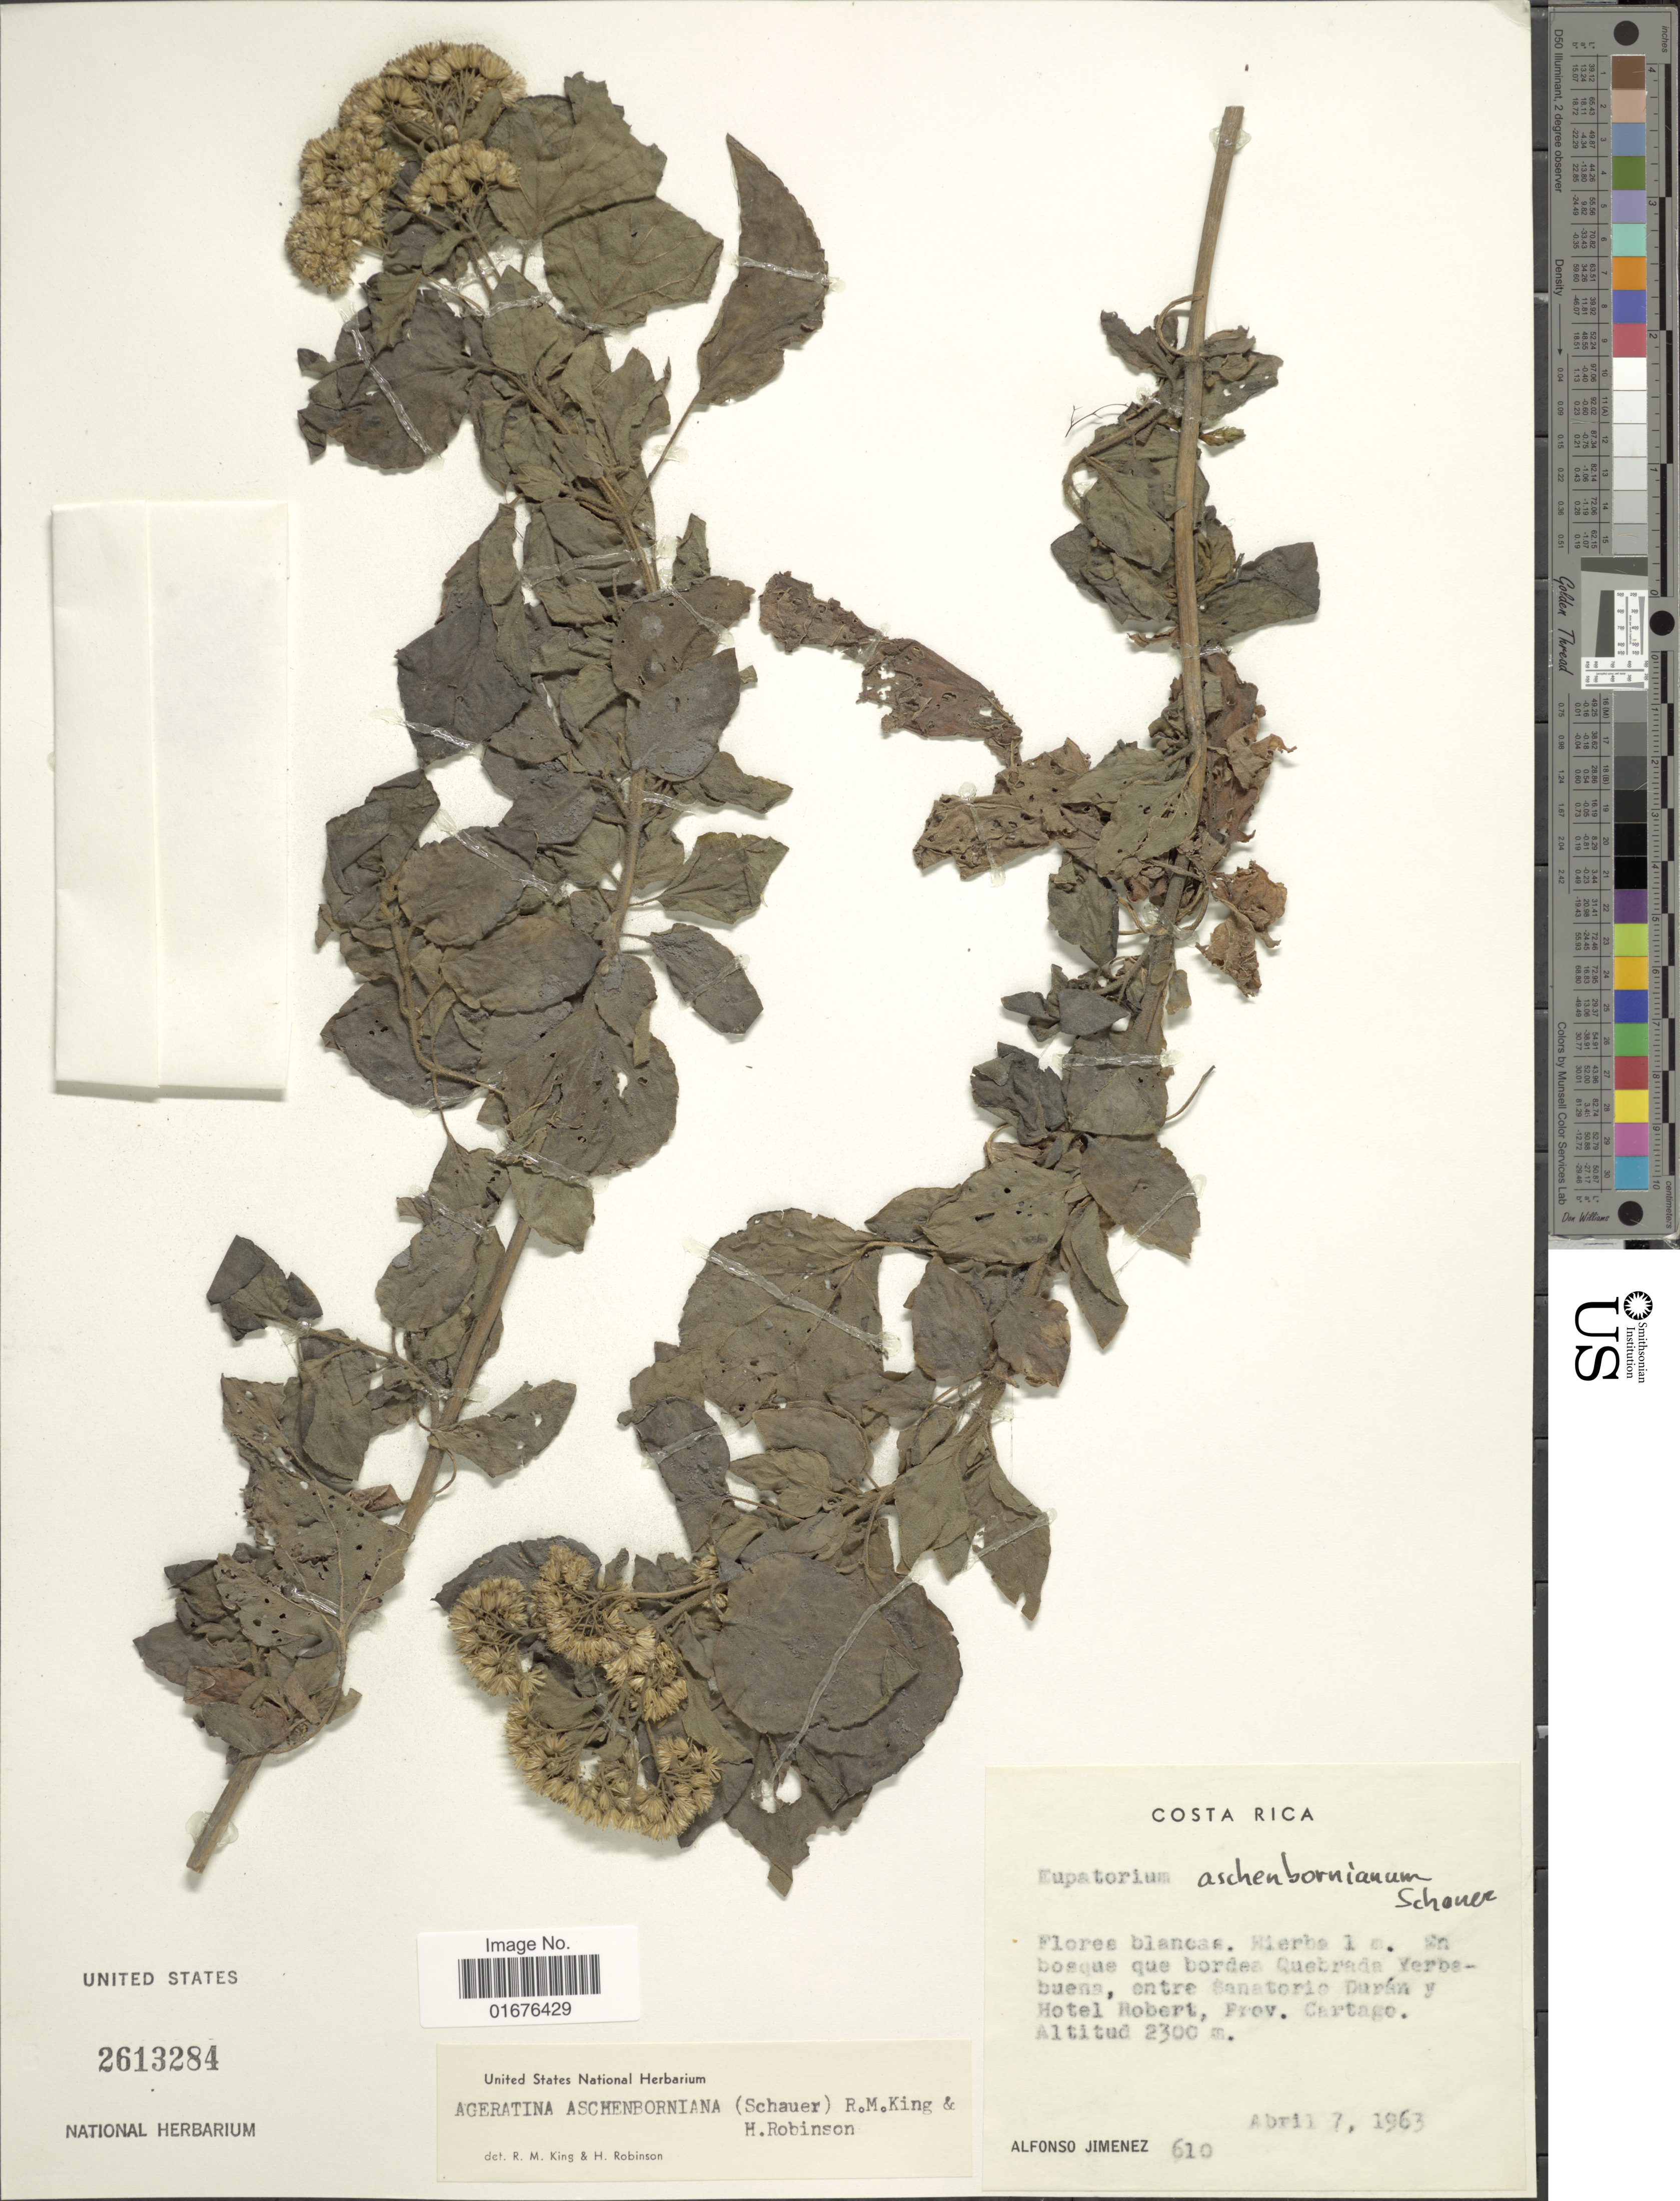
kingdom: Plantae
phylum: Tracheophyta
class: Magnoliopsida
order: Asterales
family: Asteraceae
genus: Ageratina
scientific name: Ageratina pichinchensis var. bustamenta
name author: (DC.) R.M. King & H. Rob.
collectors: A. Jimenez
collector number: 610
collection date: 1963-04-07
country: Costa Rica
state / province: Cartago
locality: En bosque que bordea Quebrada Yerbabuena, entre Santoria Durán y Hotel Robert.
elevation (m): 2300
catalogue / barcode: US 2613284